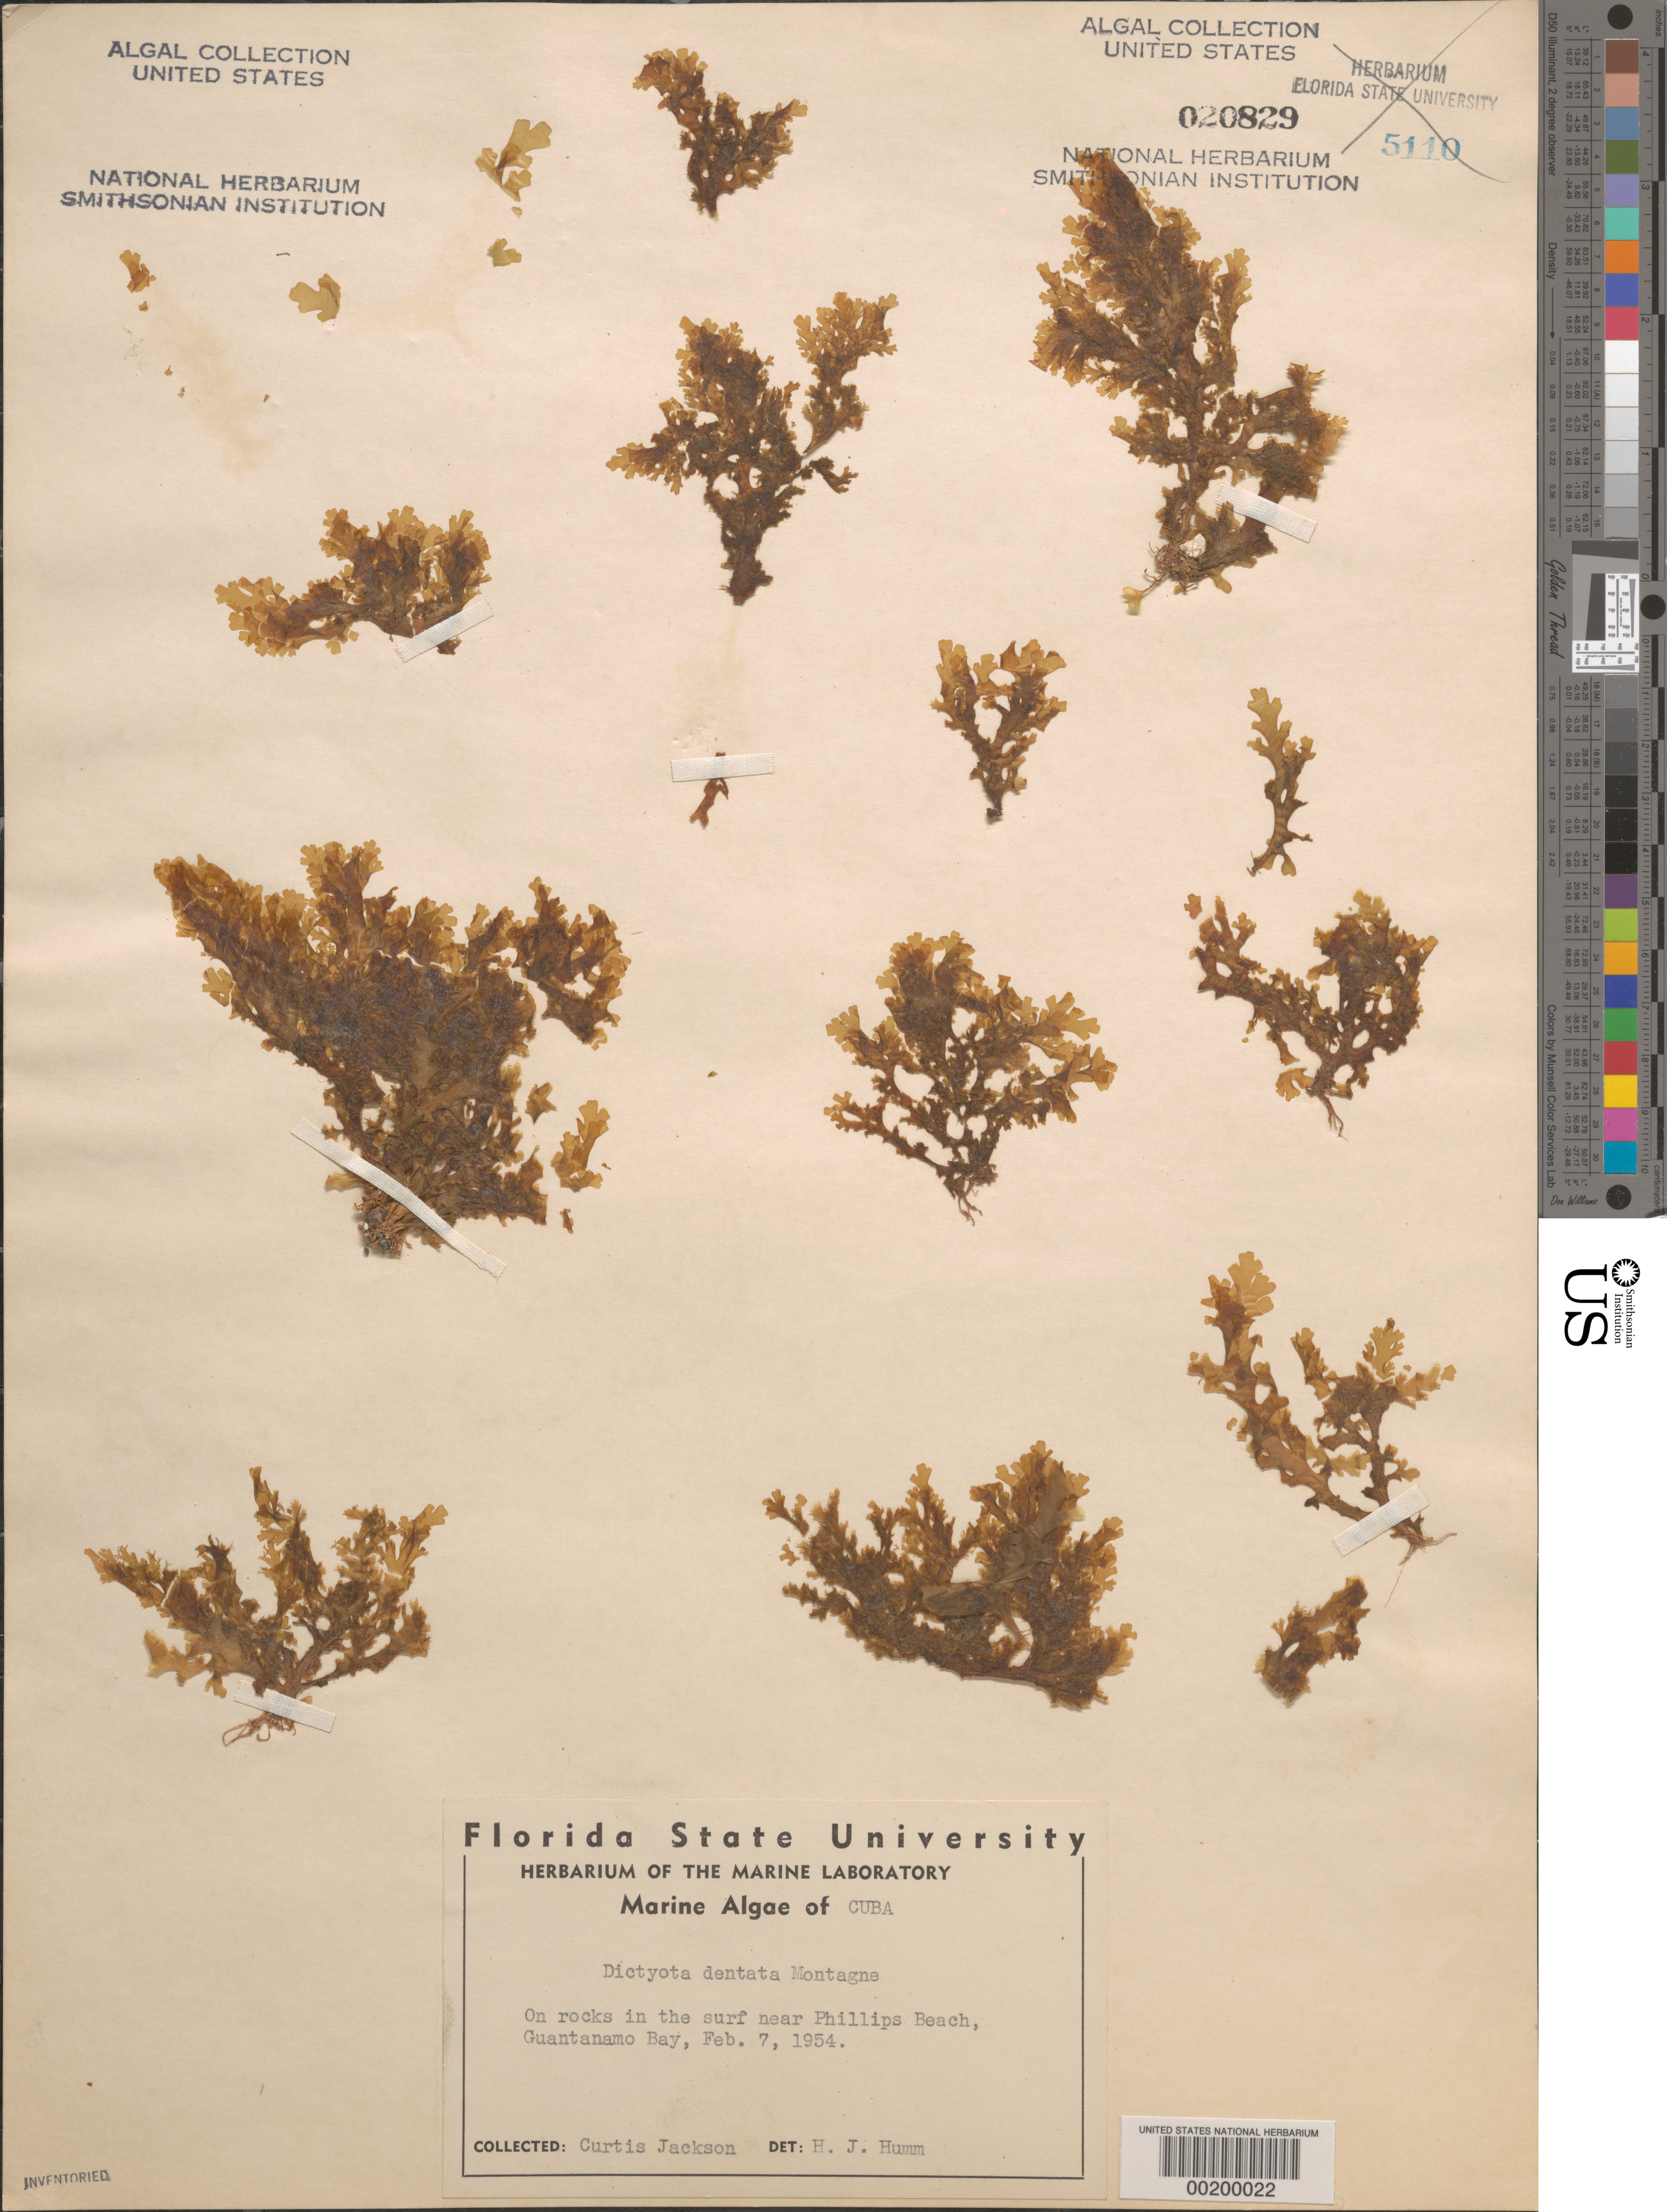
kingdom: Chromista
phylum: Ochrophyta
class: Phaeophyceae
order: Dictyotales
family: Dictyotaceae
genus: Dictyota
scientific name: Dictyota mertensii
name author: (C. Mart.) Kütz.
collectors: C. Jackson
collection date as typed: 07 Feb 1954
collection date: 1954-02-07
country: Cuba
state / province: Santiago de Cuba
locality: Guantanamo Bay, near Phillips Beach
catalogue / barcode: US 20829